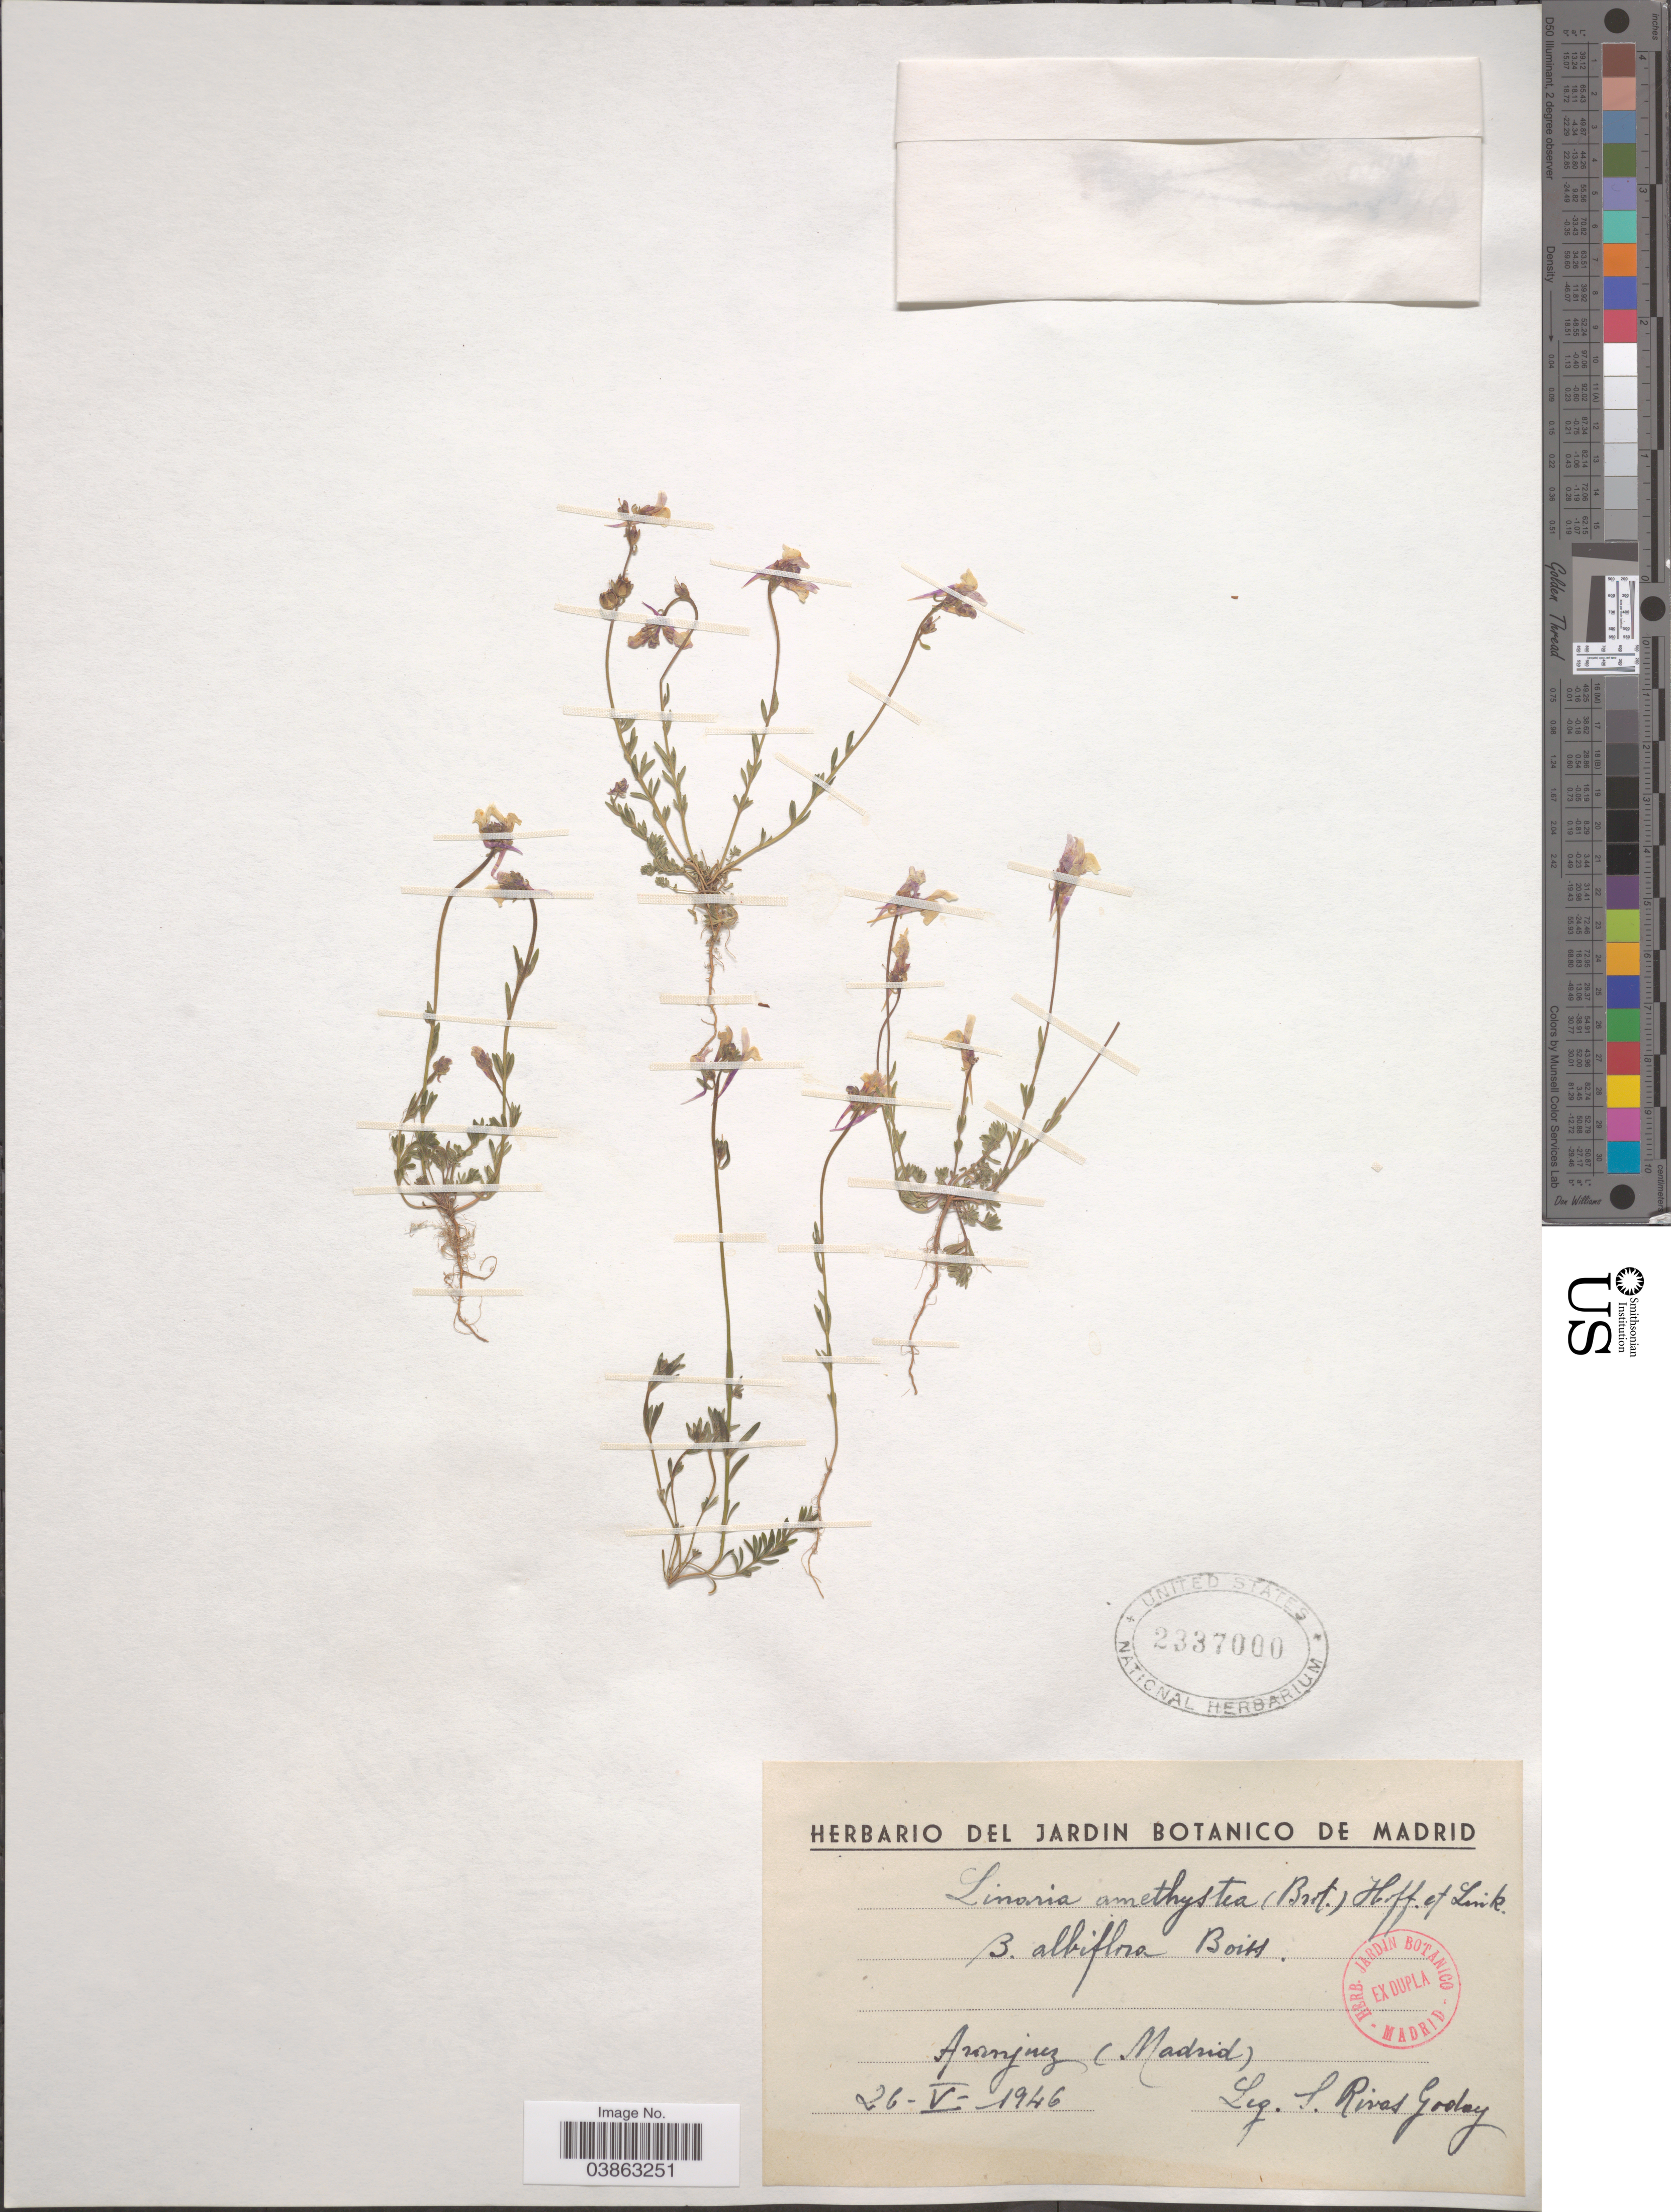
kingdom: Plantae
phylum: Tracheophyta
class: Magnoliopsida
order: Lamiales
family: Plantaginaceae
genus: Linaria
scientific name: Linaria amethystea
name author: (Vent.) Hoffmanns. & Link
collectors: S. Goday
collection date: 1946-05-26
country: Spain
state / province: Madrid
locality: A [illegible text]jnez (Madrid).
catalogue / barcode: US 2337000